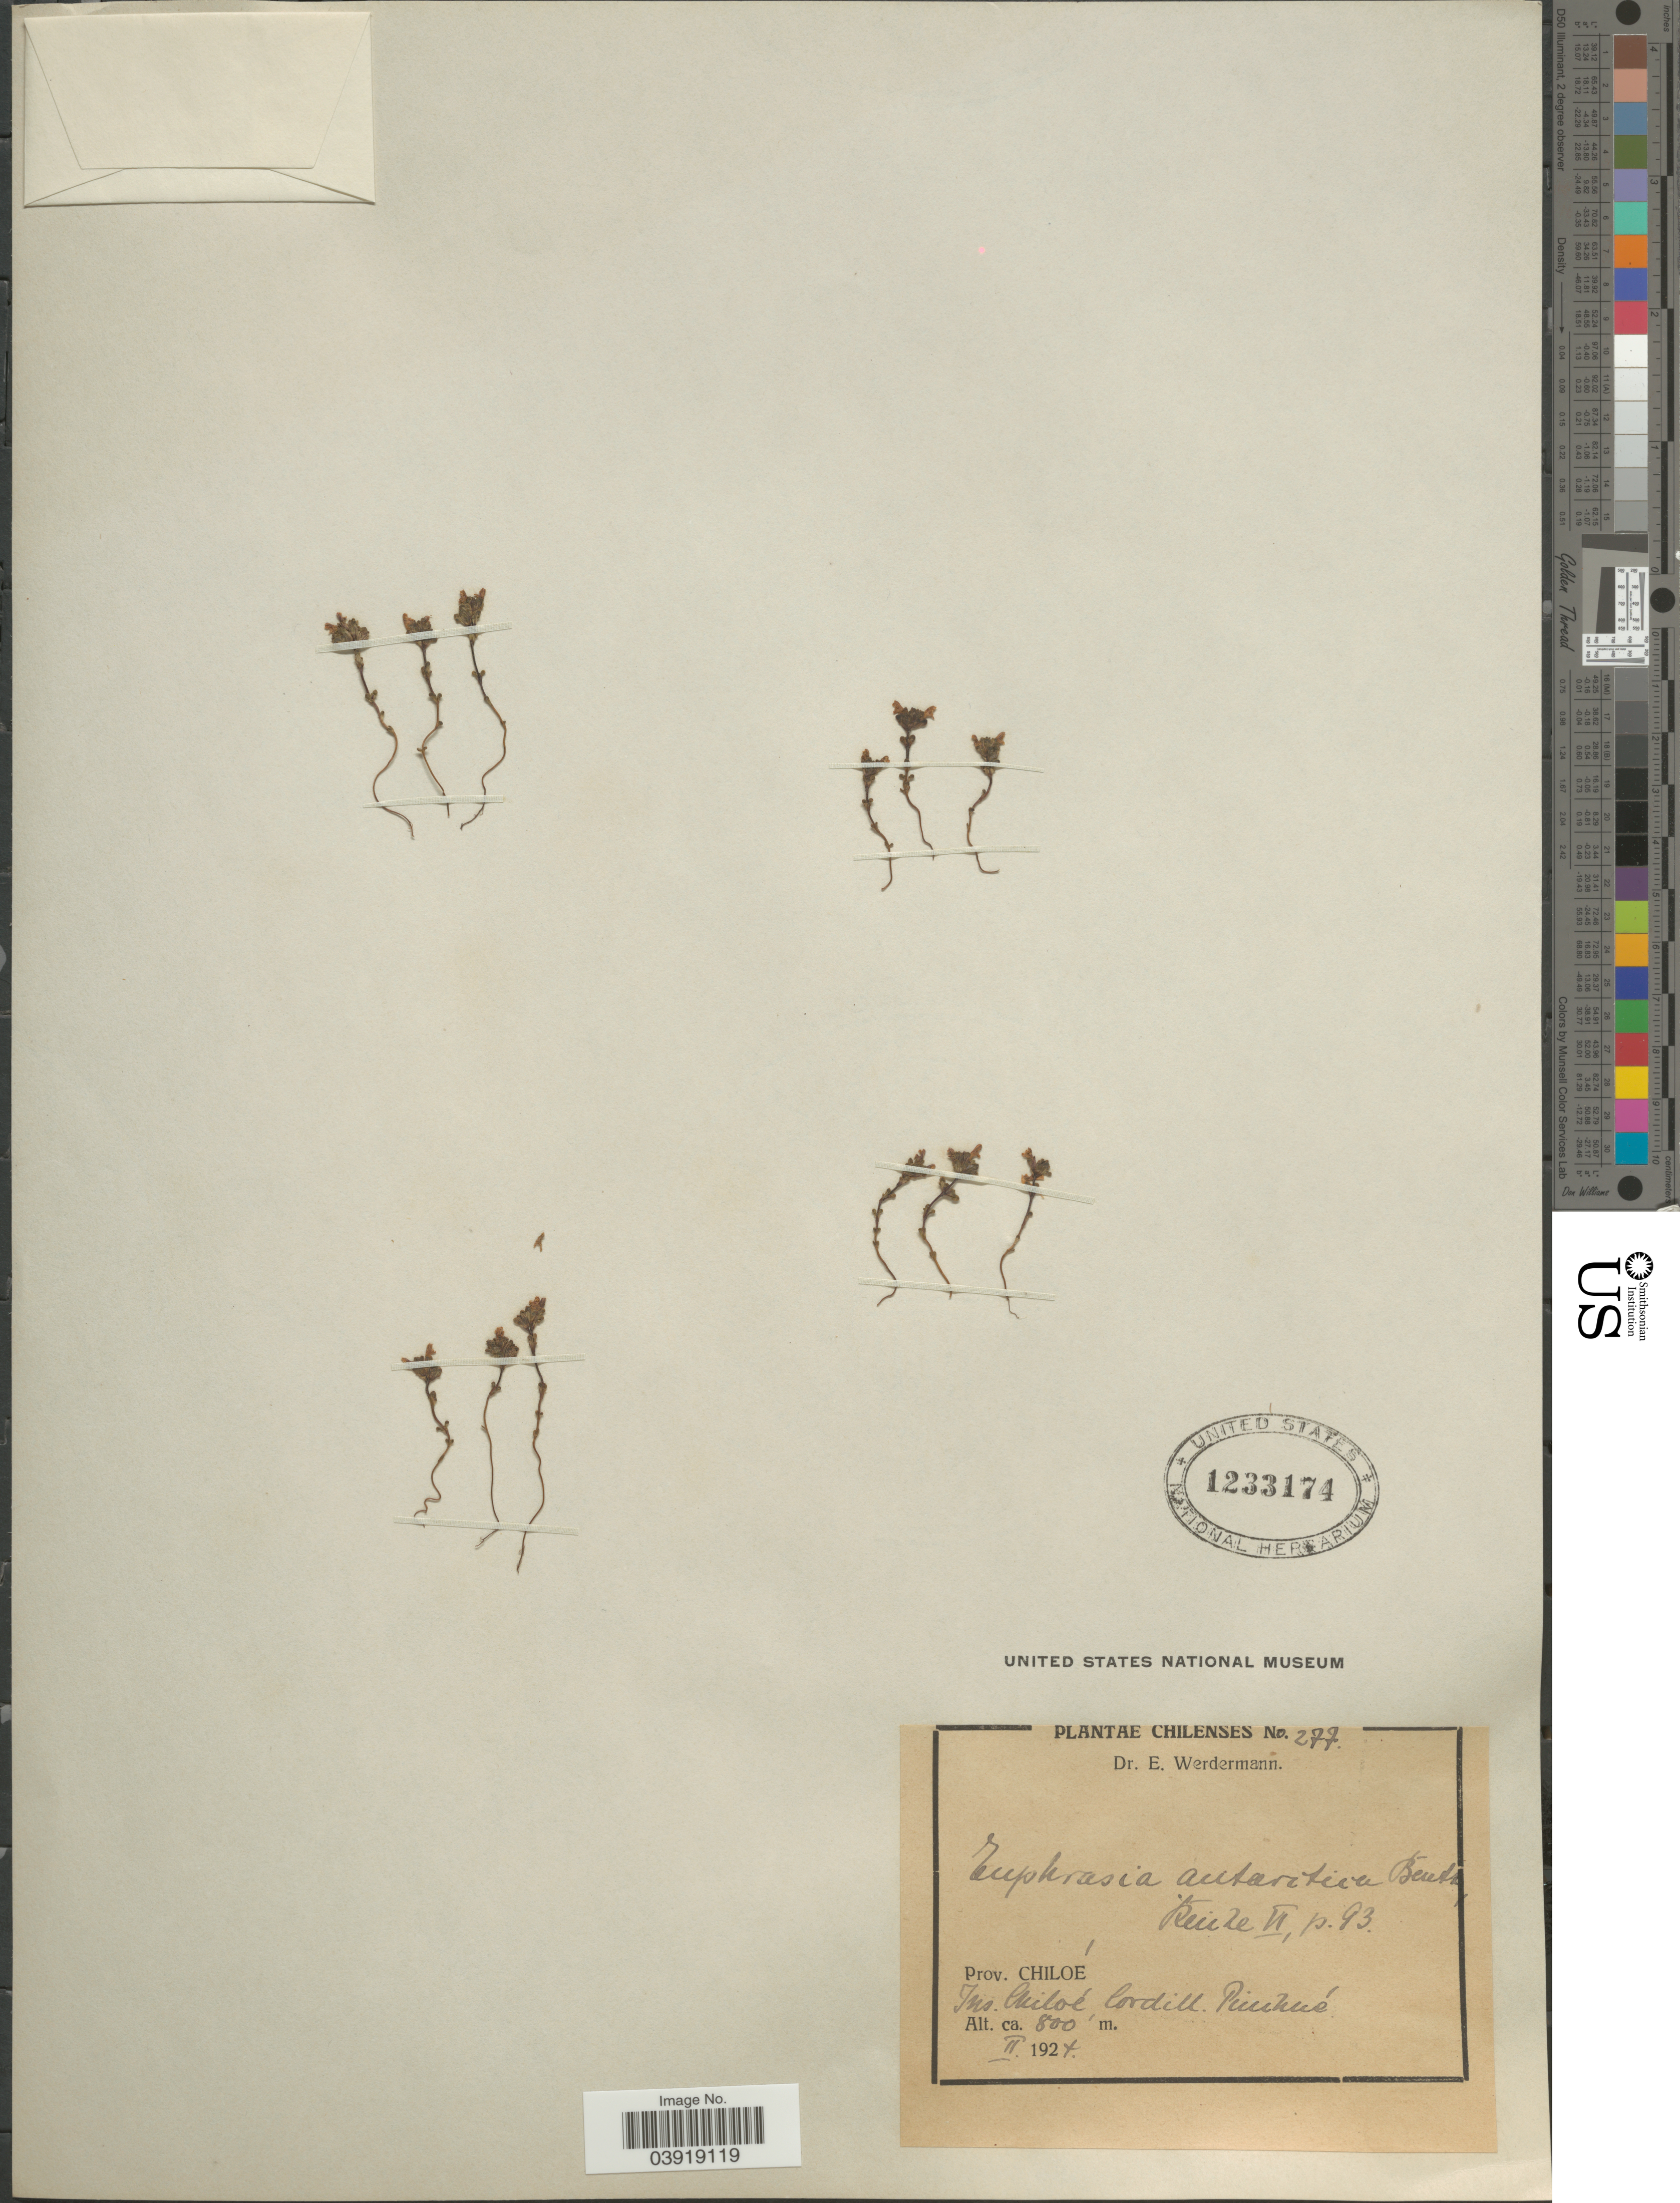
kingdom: Plantae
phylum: Tracheophyta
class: Magnoliopsida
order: Lamiales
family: Orobanchaceae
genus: Euphrasia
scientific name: Euphrasia antarctica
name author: Benth.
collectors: E. Werdermann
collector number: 277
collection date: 1924-02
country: Chile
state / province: Arica y Parinacota (XV)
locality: Prov. Chiloé. Ins, Chiloé, Cordill. Pinchuś.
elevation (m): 800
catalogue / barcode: US 1233174